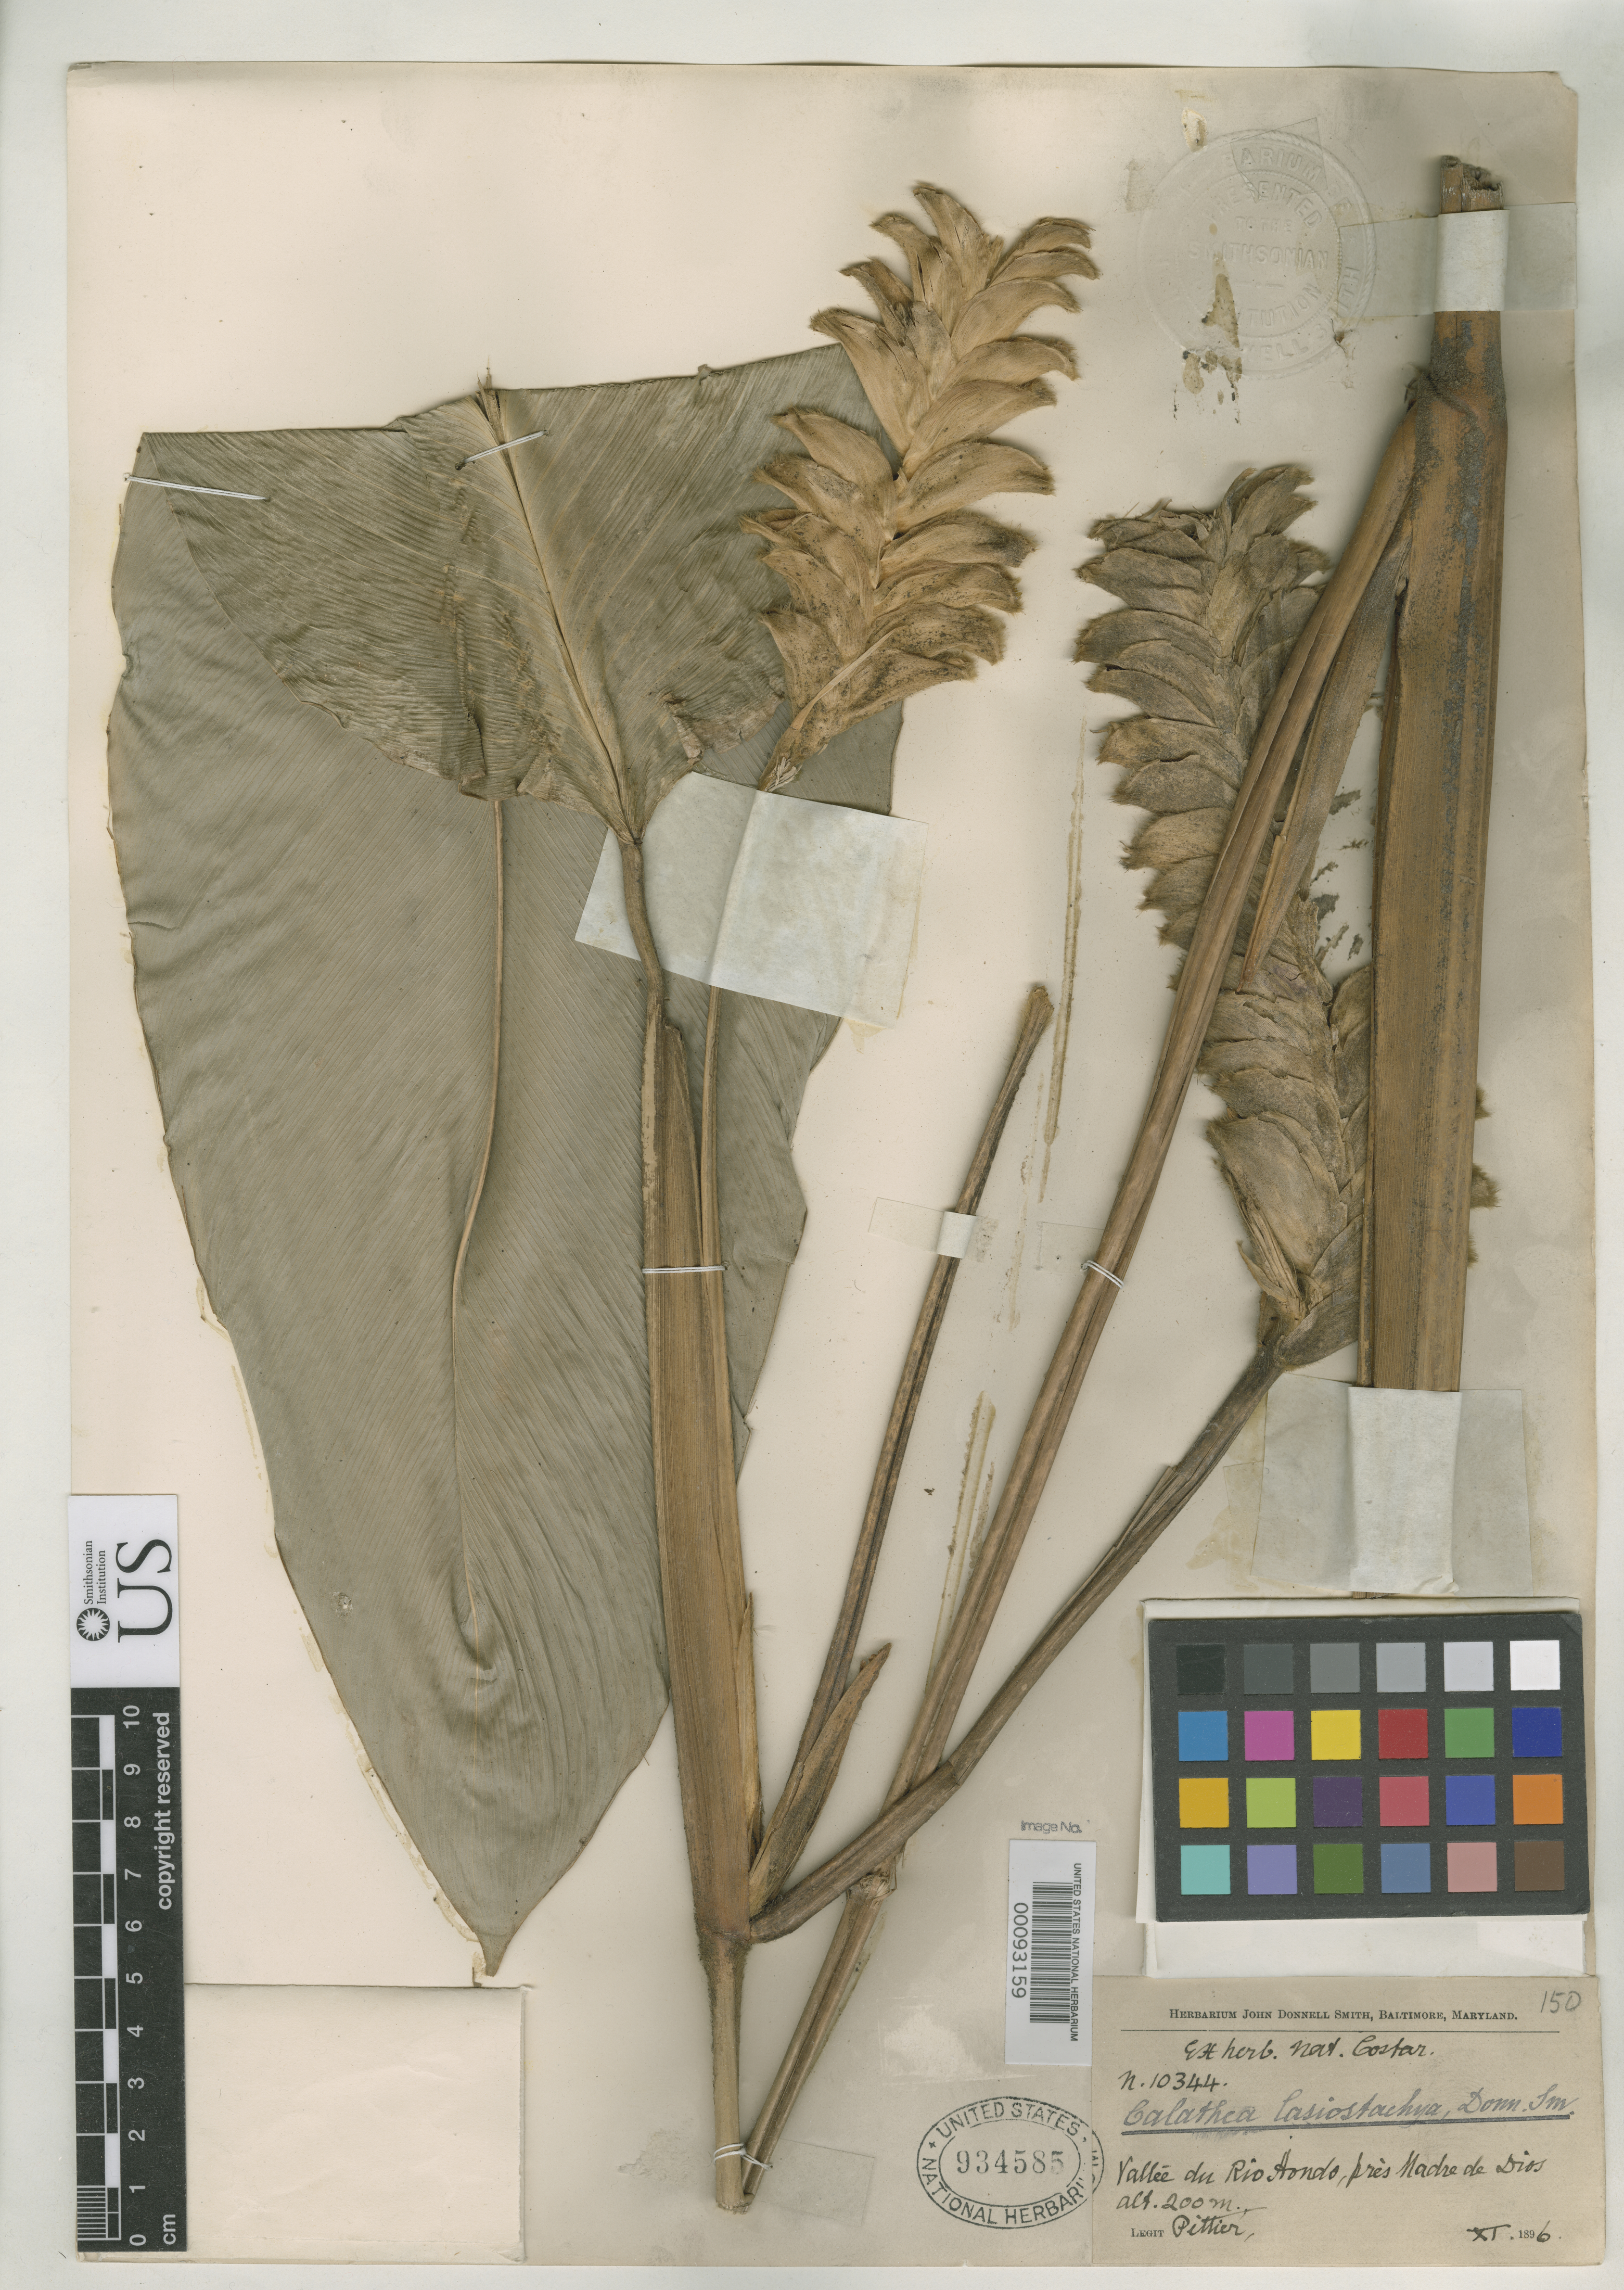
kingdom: Plantae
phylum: Tracheophyta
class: Liliopsida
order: Zingiberales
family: Marantaceae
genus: Calathea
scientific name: Calathea lasiostachya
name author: Donn. Sm.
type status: Isotype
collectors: H. F. Pittier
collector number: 10344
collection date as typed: Nov 1896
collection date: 1896-11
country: Costa Rica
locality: Rio Hondo prope Madre de Dios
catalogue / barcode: US 934585